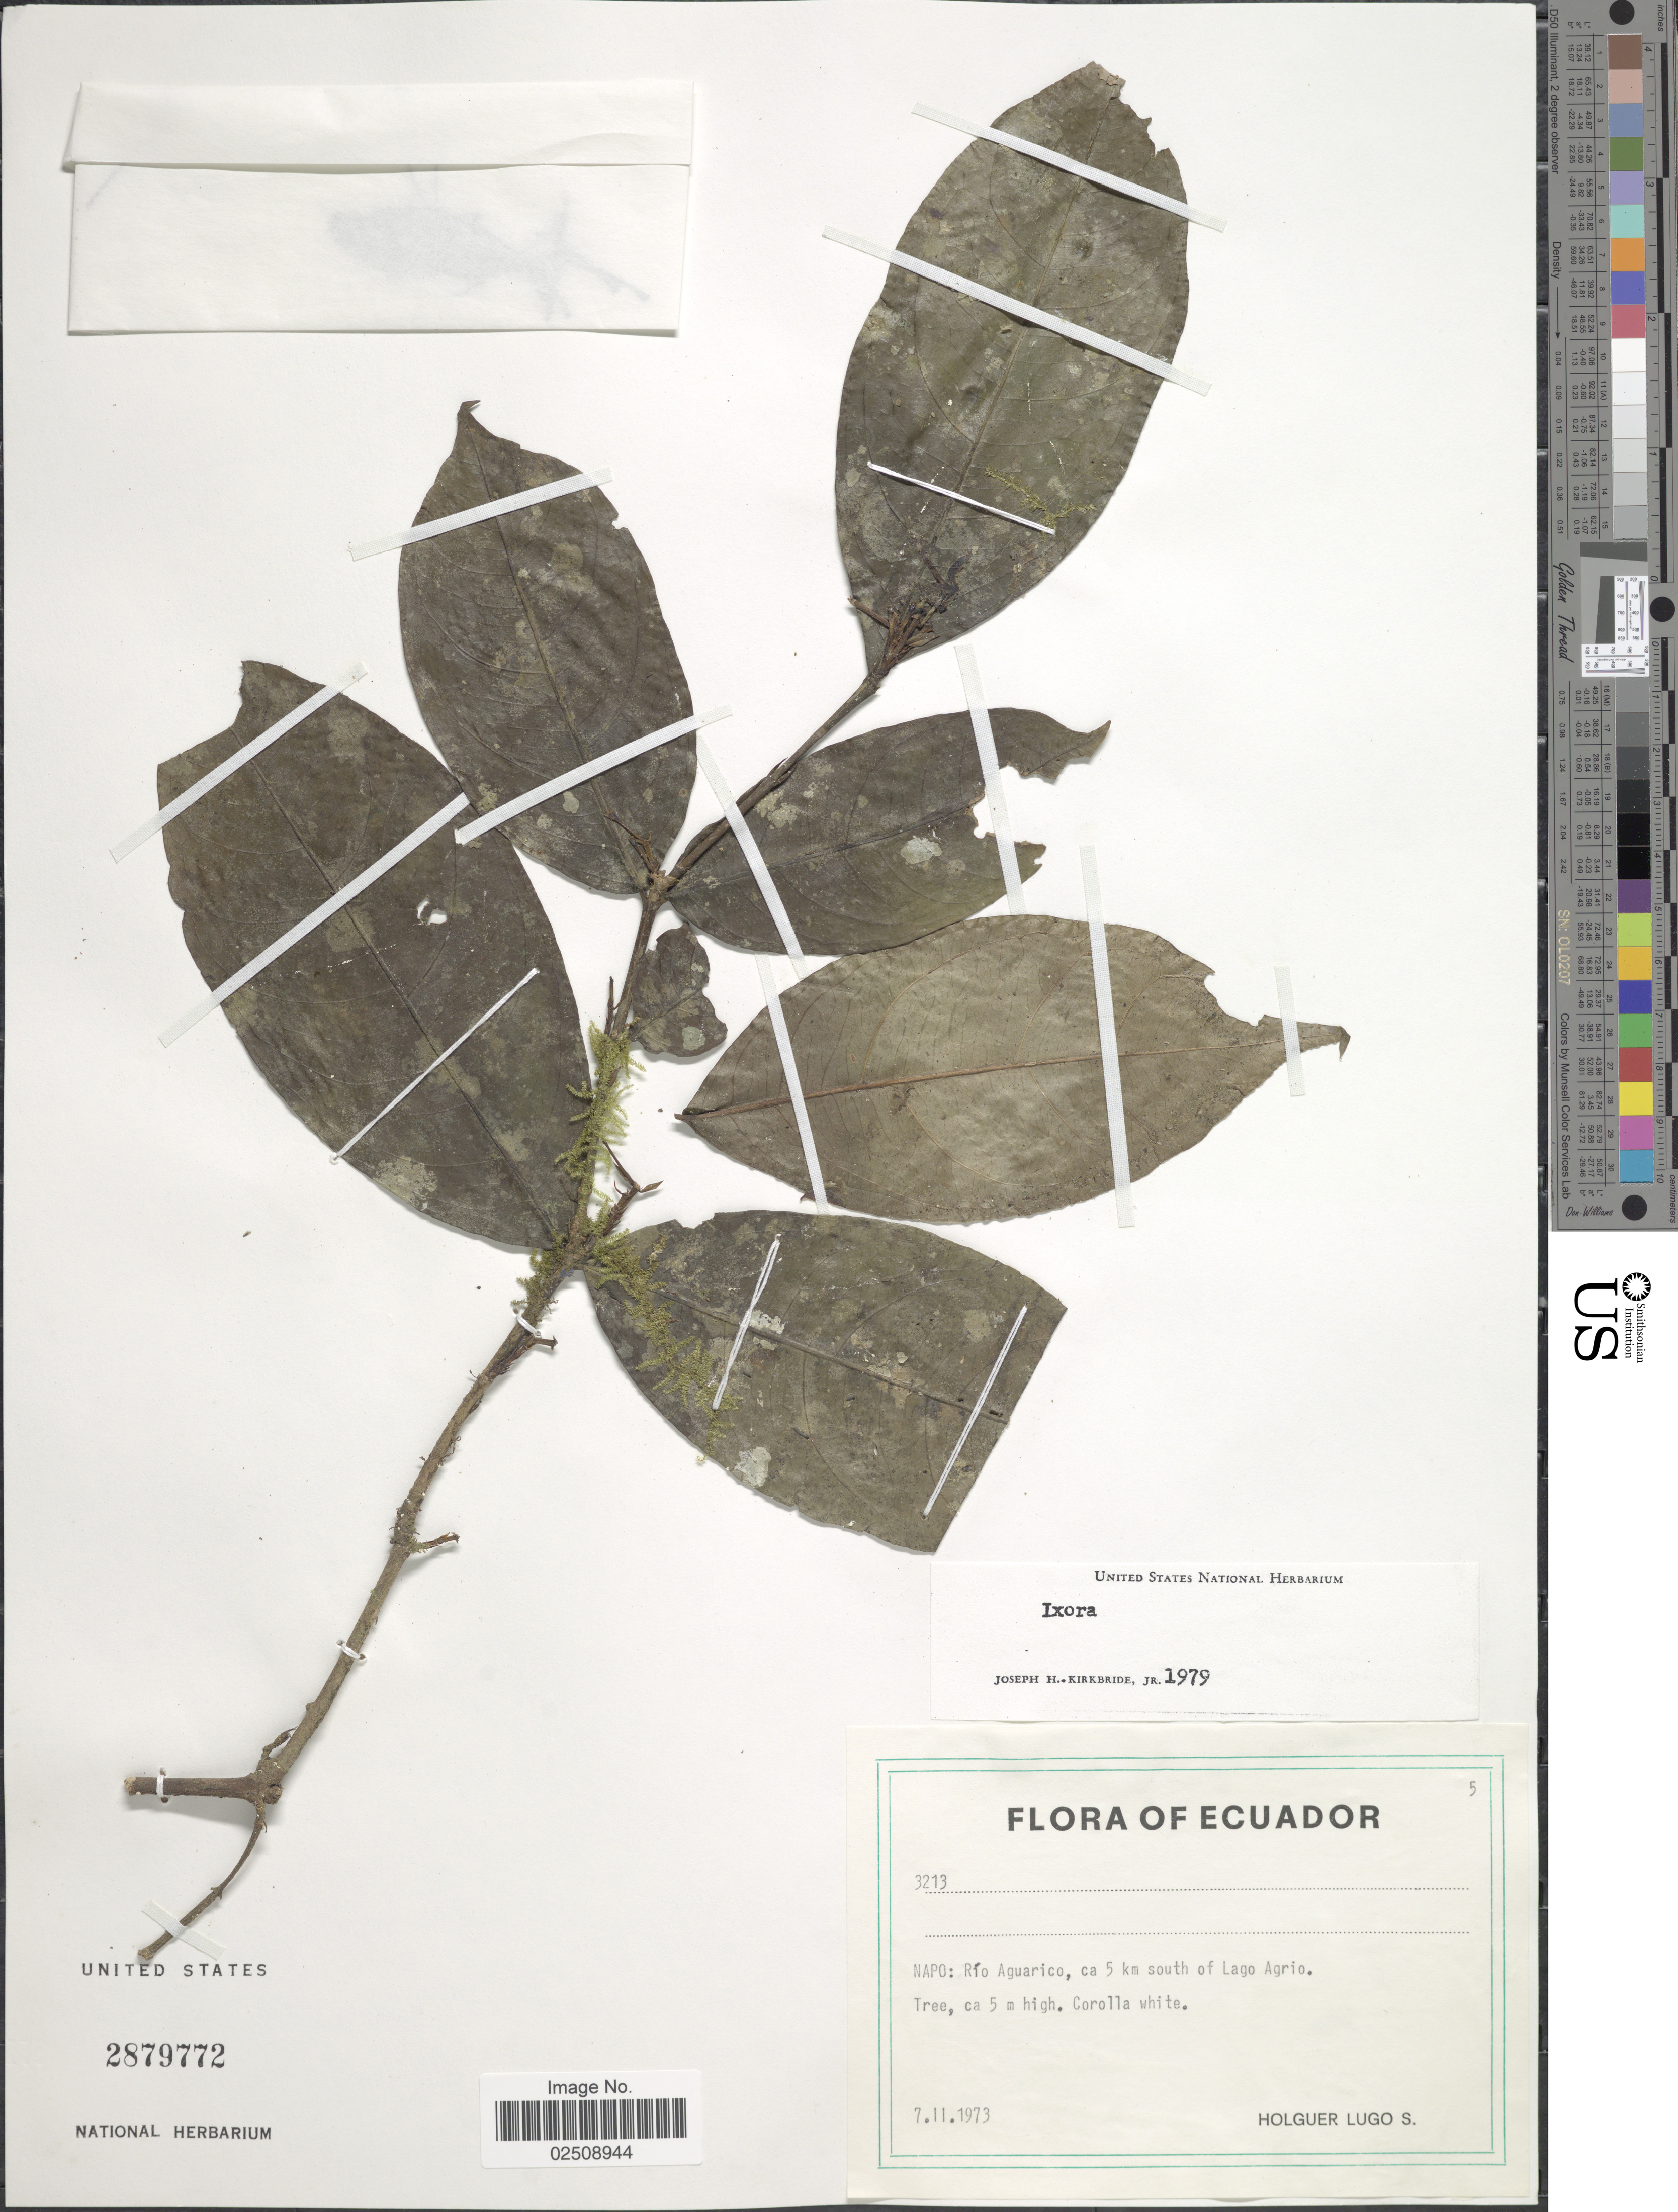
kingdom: Plantae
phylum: Tracheophyta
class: Magnoliopsida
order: Gentianales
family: Rubiaceae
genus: Ixora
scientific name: Ixora sp.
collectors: H. Lugo S.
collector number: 3213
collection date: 1973-02-07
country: Ecuador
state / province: Napo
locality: Apo: Rio Aguarico, ca 5 km south of Lago Agrio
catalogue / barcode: US 2879772